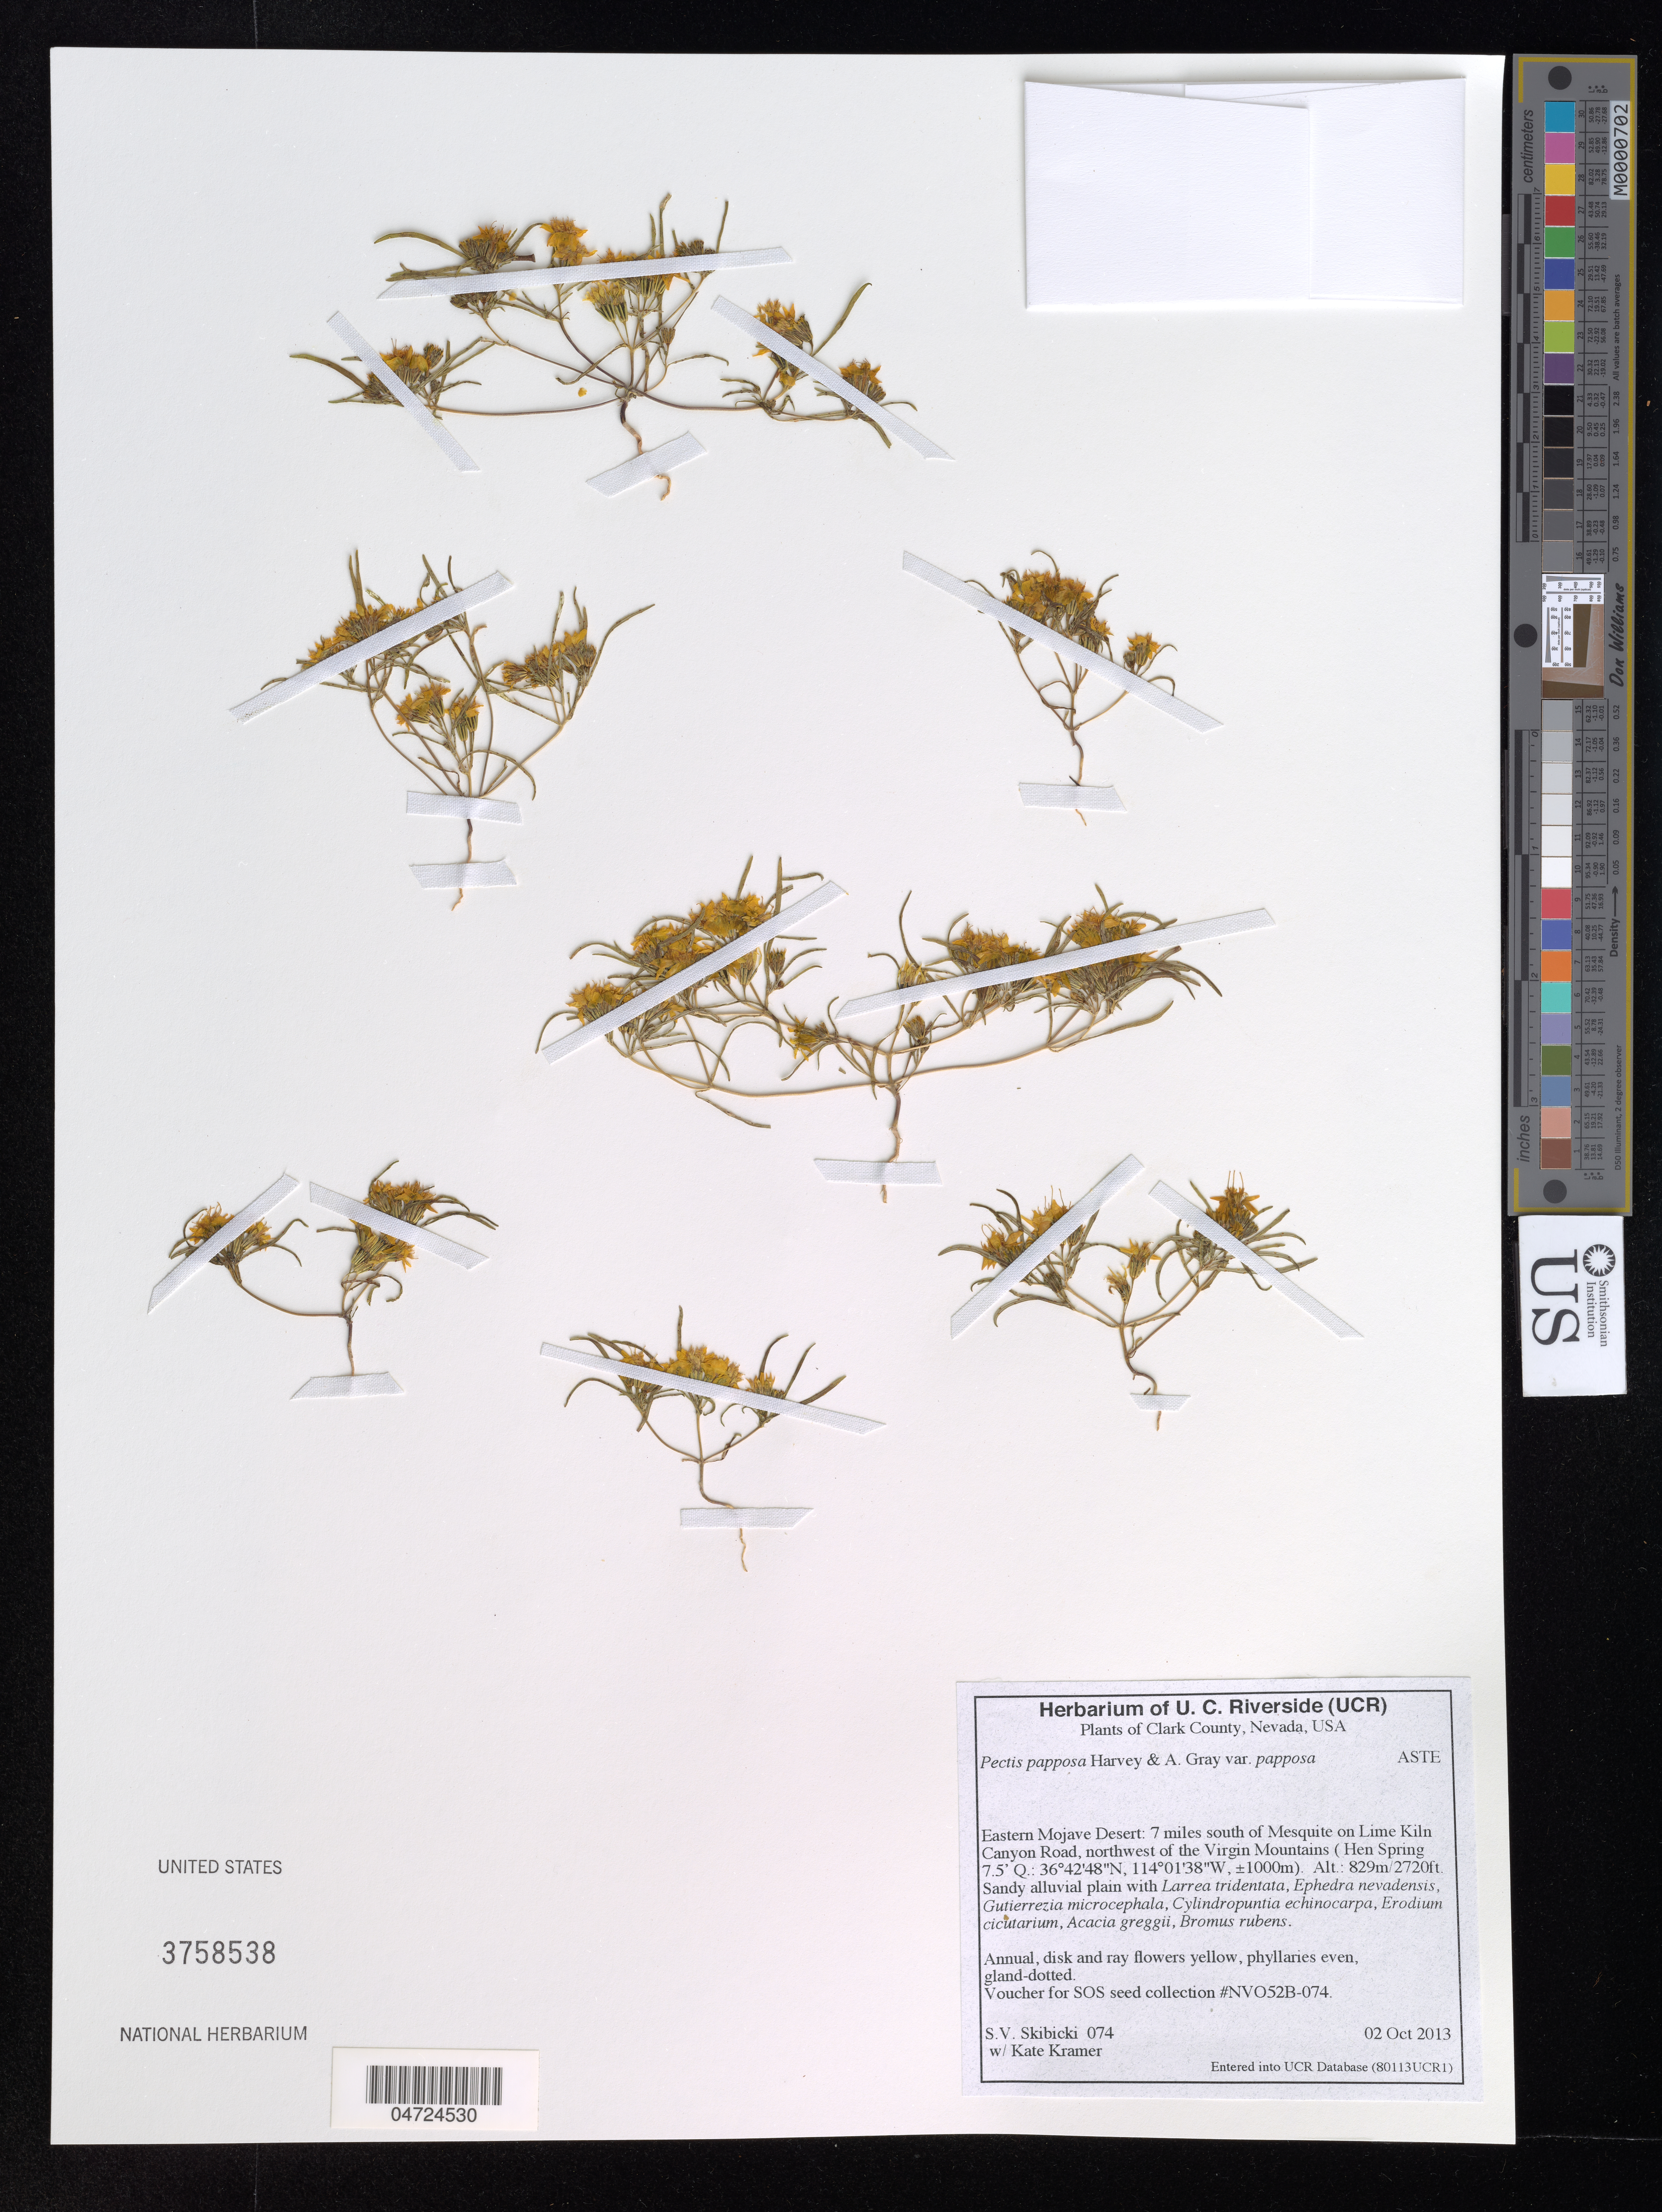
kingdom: Plantae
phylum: Tracheophyta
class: Magnoliopsida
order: Asterales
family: Asteraceae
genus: Pectis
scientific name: Pectis papposa var. papposa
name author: Harv. & A. Gray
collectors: S. Skibicki & K. Kramer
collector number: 074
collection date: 2013-10-02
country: United States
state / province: Nevada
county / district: Clark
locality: Clark County. Eastern Mojave Desert: 7 miles south of Mesquite on Lime Kiln Canyon Road, northwest of the Virgin Mountains (Hen Spring 7.5' Q.).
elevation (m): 829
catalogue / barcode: US 3758538